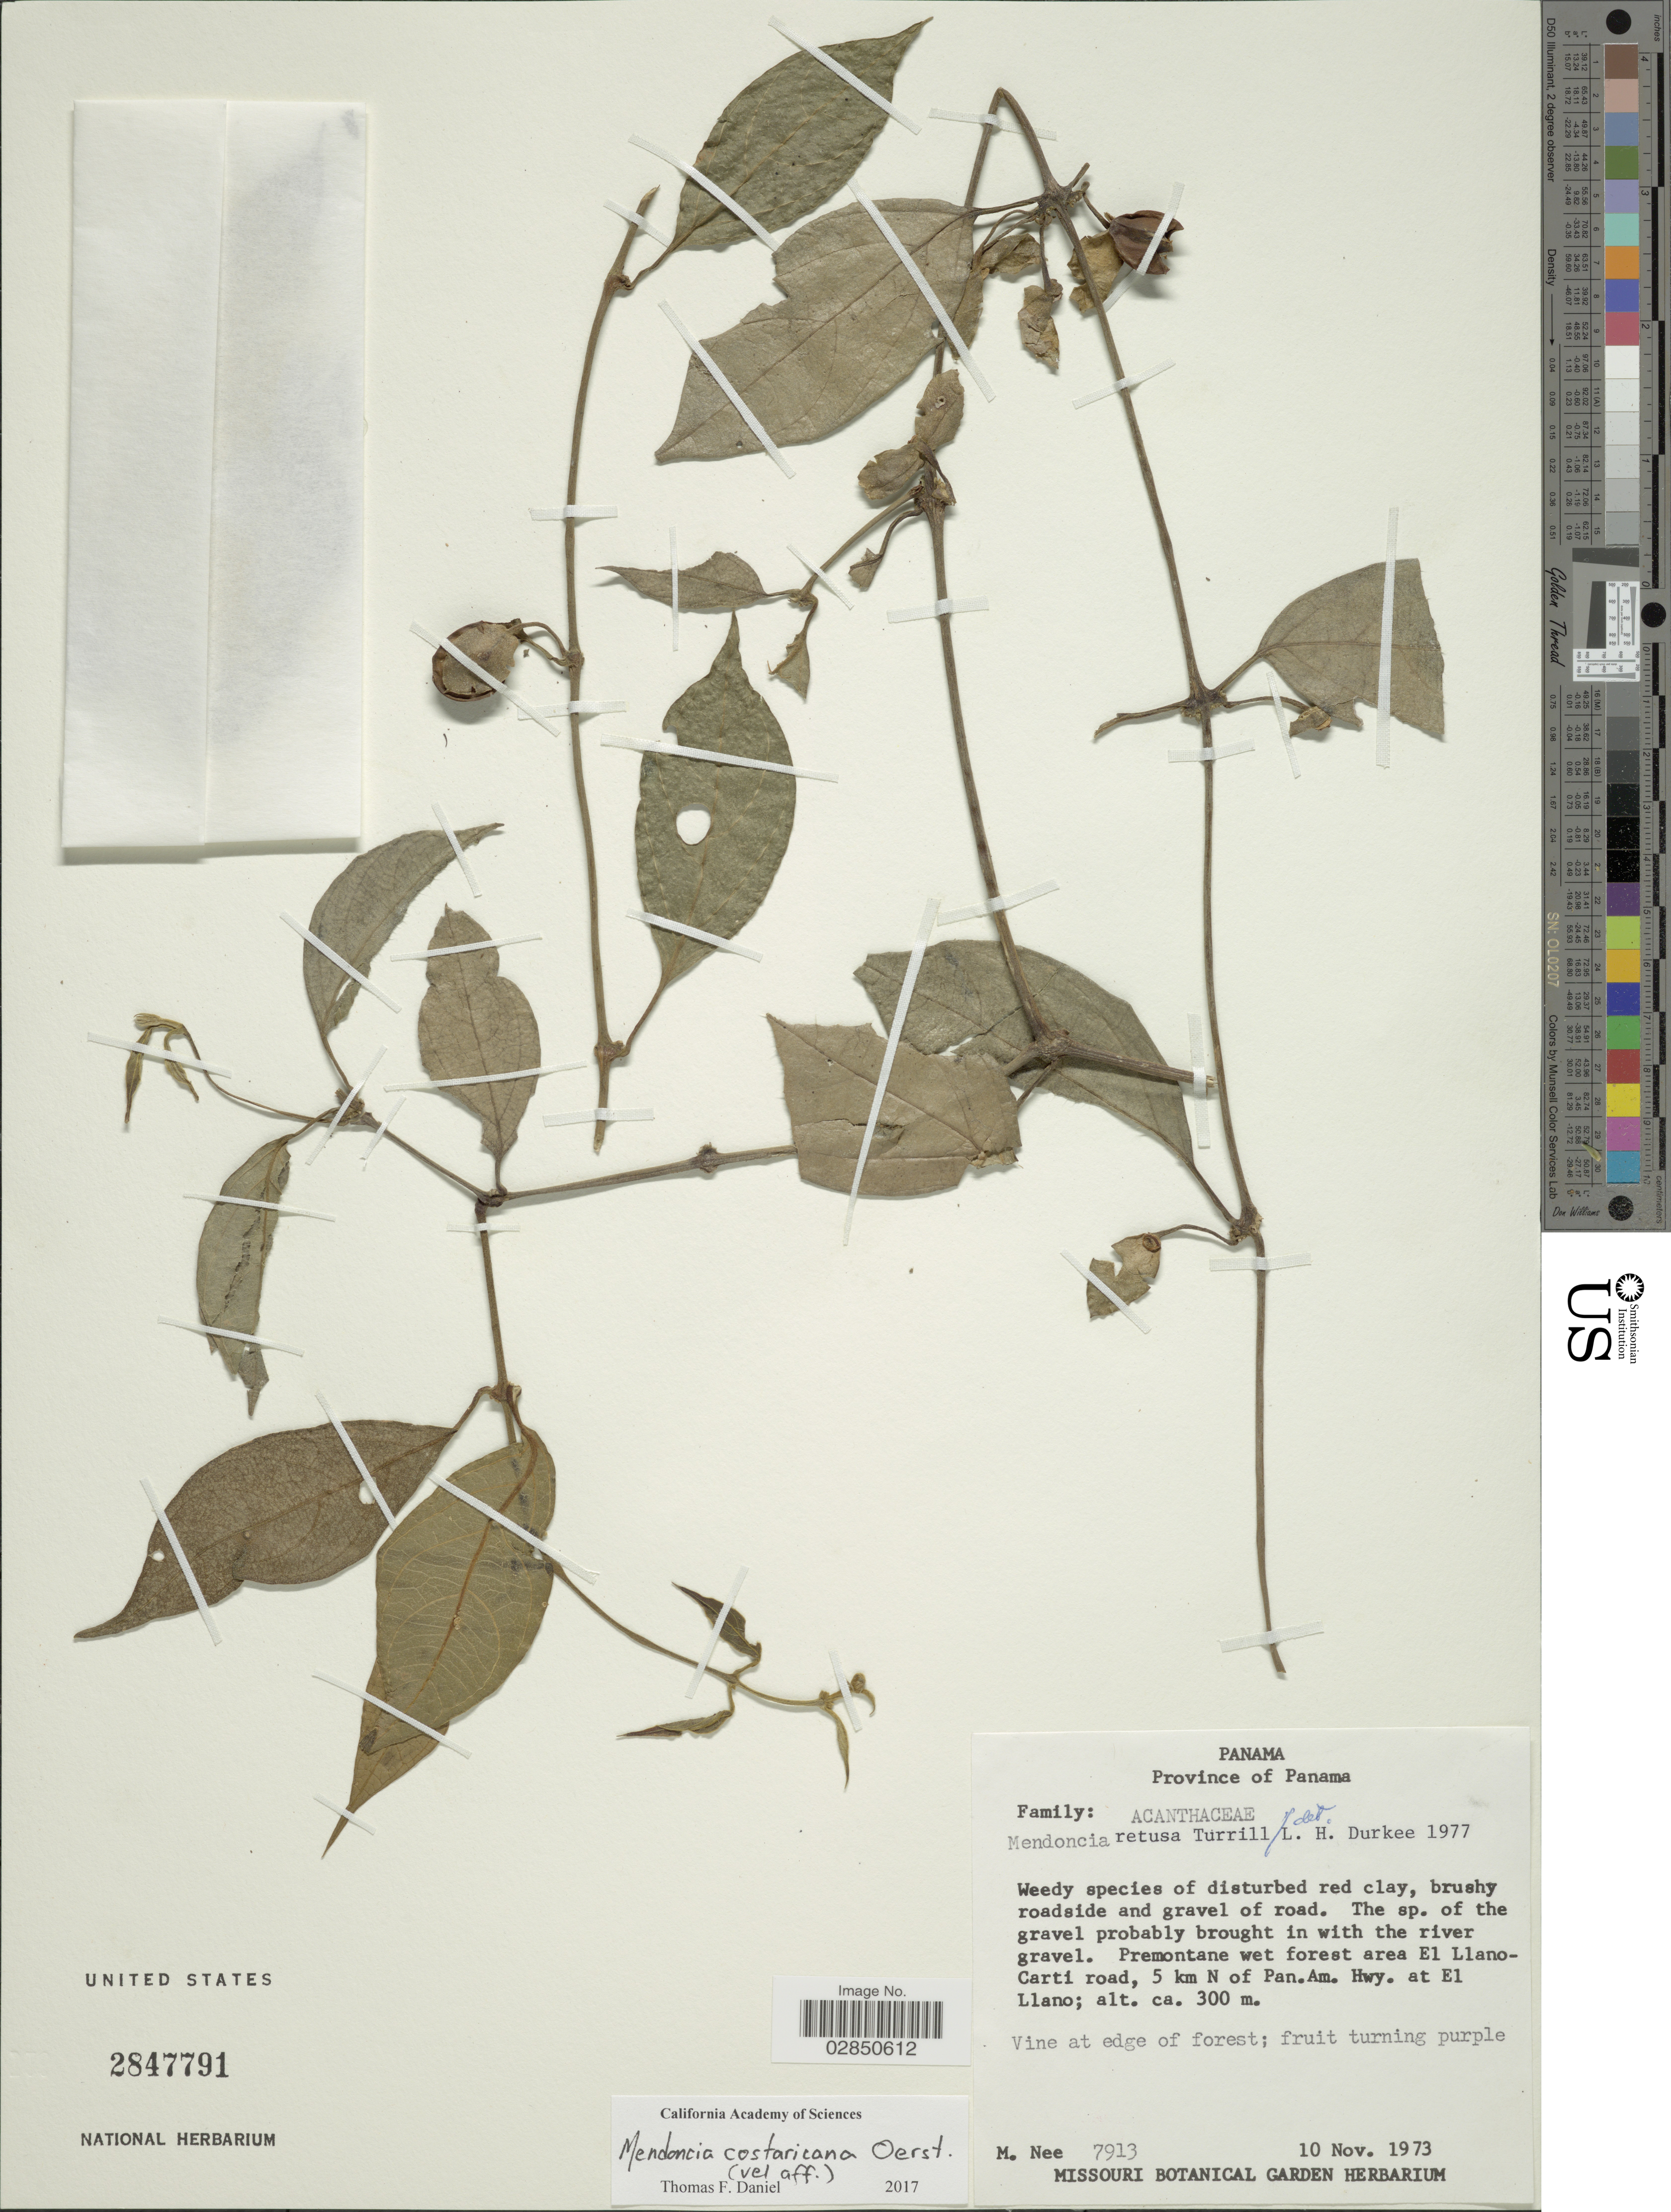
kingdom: Plantae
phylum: Tracheophyta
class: Magnoliopsida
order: Lamiales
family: Acanthaceae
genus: Mendoncia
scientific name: Mendoncia costaricana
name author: Oerst.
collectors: M. Nee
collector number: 7913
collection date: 1973-11-10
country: Panama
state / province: Panamá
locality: Province of Panama, El Llano-Carti road, 5 km N of Pan.Am. Hwy. at El Llano.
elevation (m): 300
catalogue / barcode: US 2847791